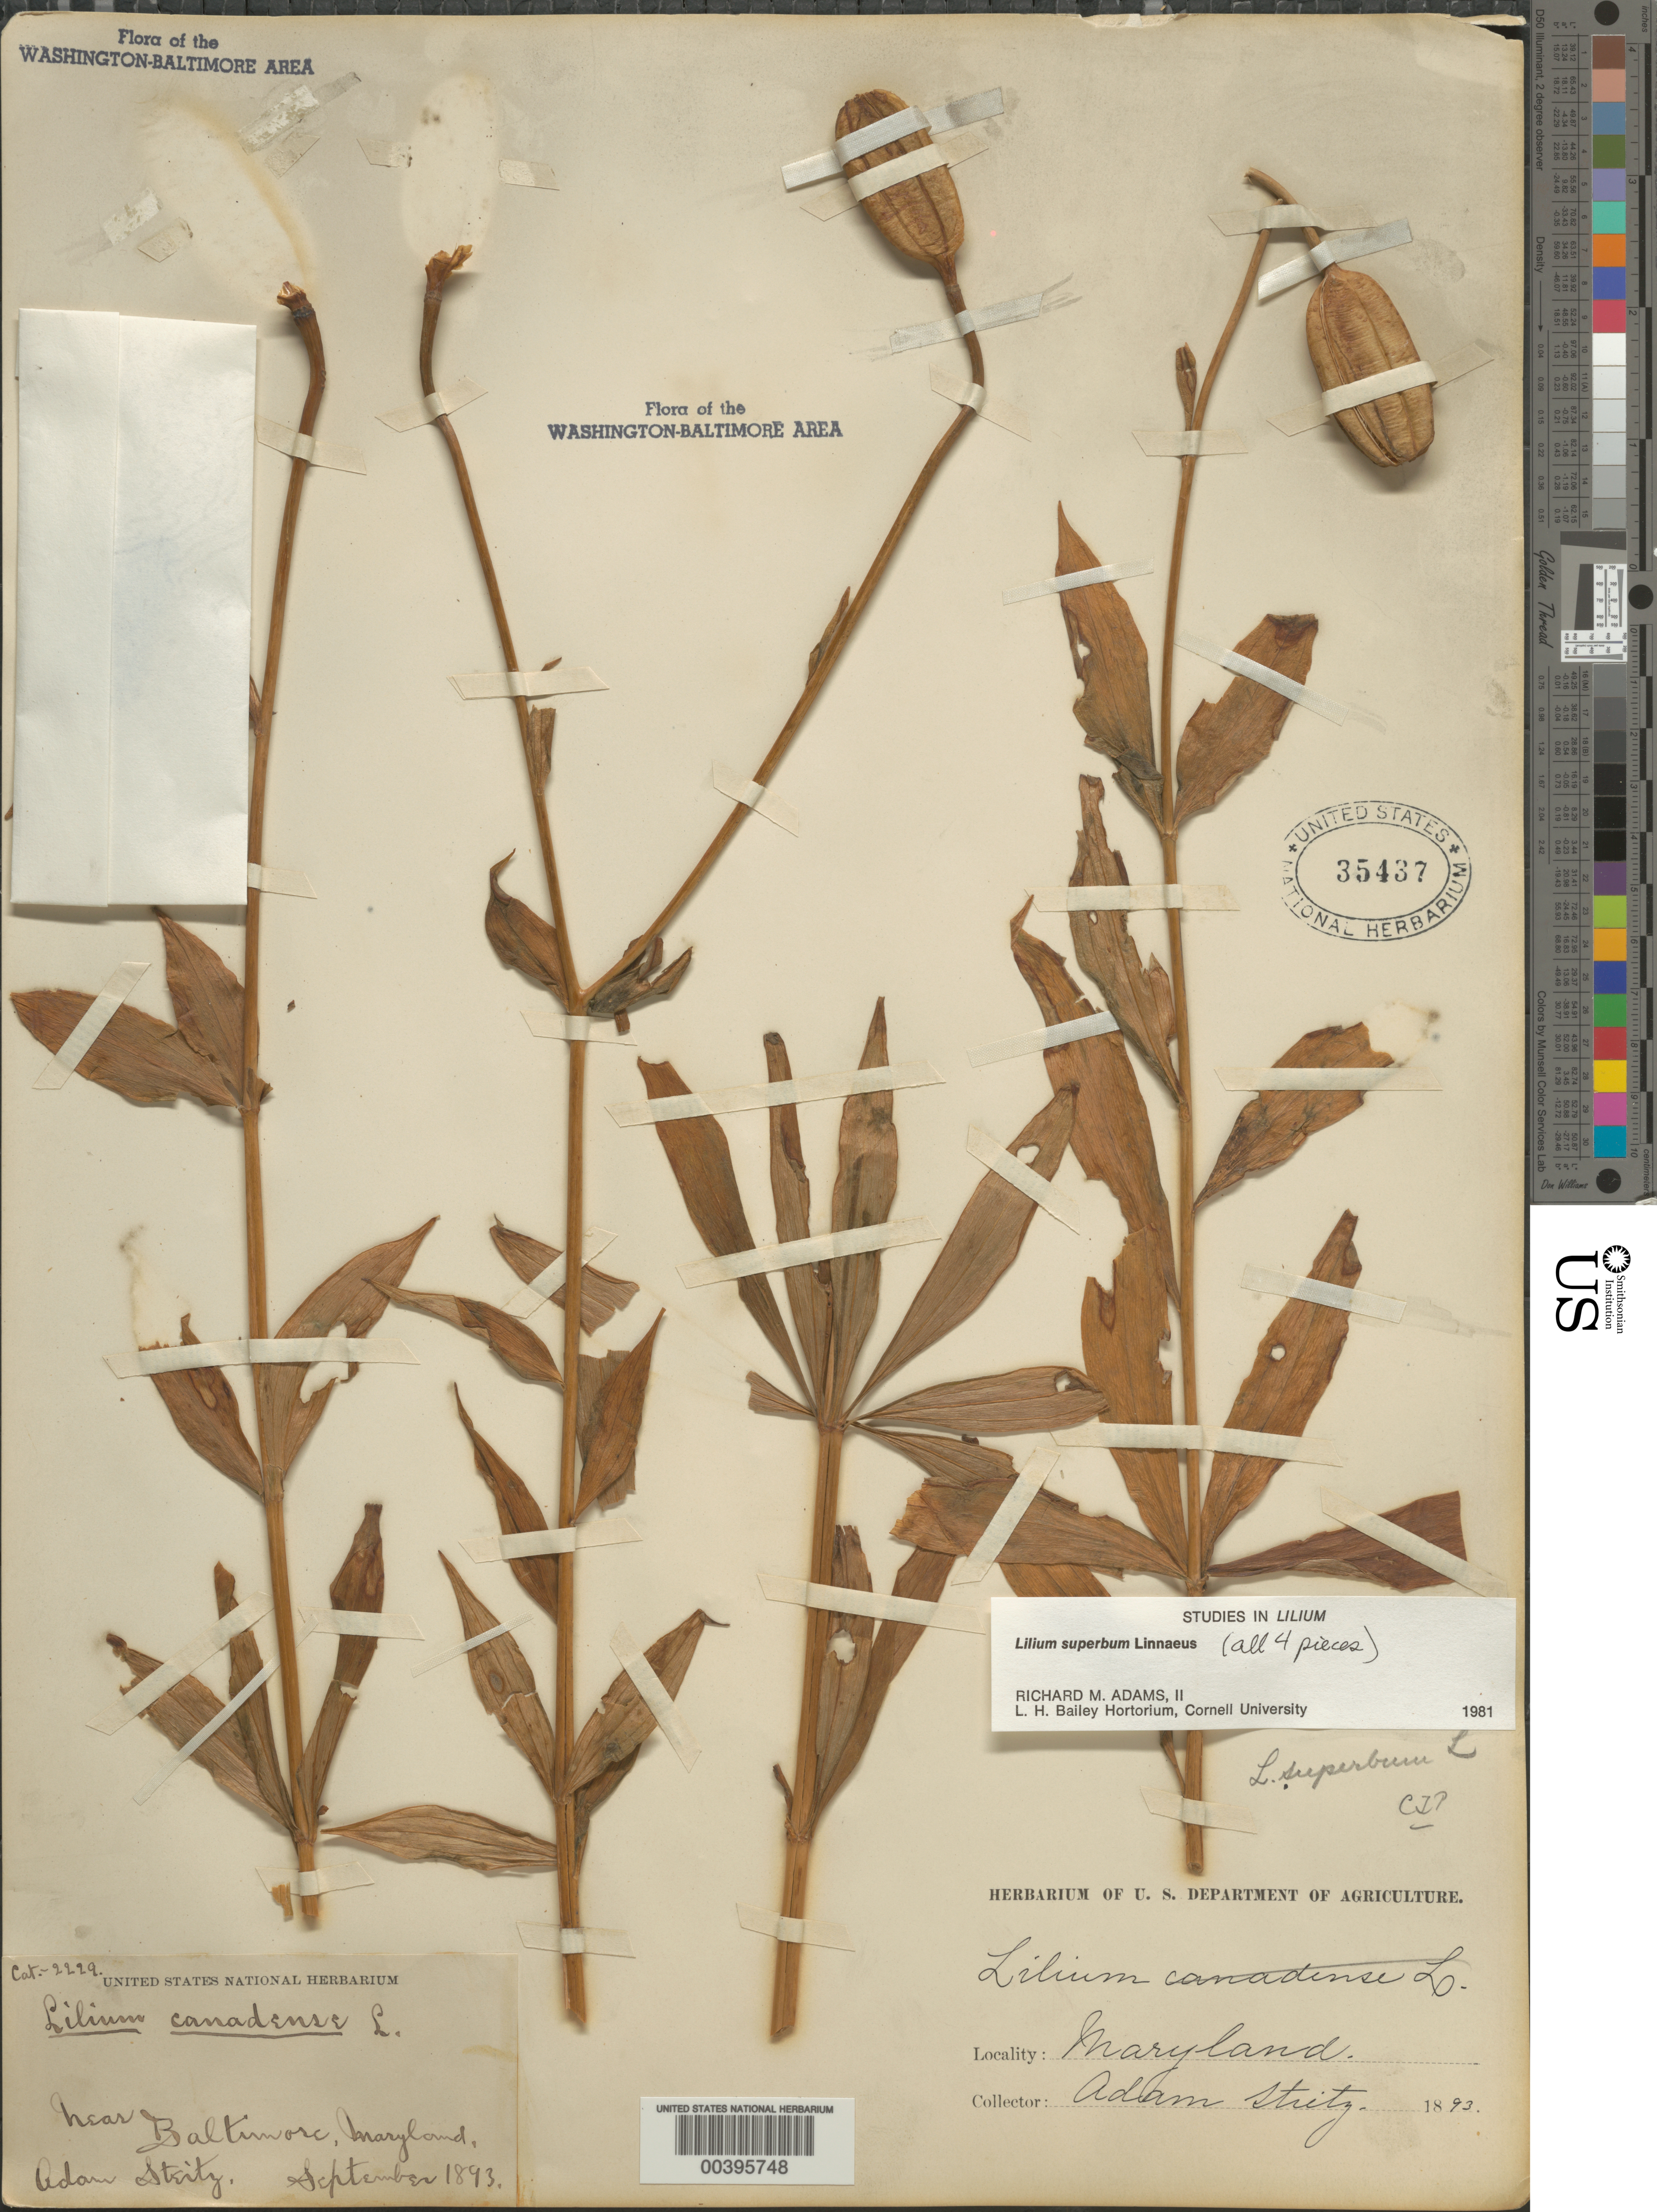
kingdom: Plantae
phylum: Tracheophyta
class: Liliopsida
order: Liliales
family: Liliaceae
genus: Lilium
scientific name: Lilium superbum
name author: L.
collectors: A. Stietz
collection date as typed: Sep 1893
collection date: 1893-09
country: United States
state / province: Maryland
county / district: City of Baltimore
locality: Baltimore vicinity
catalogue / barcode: US 35437